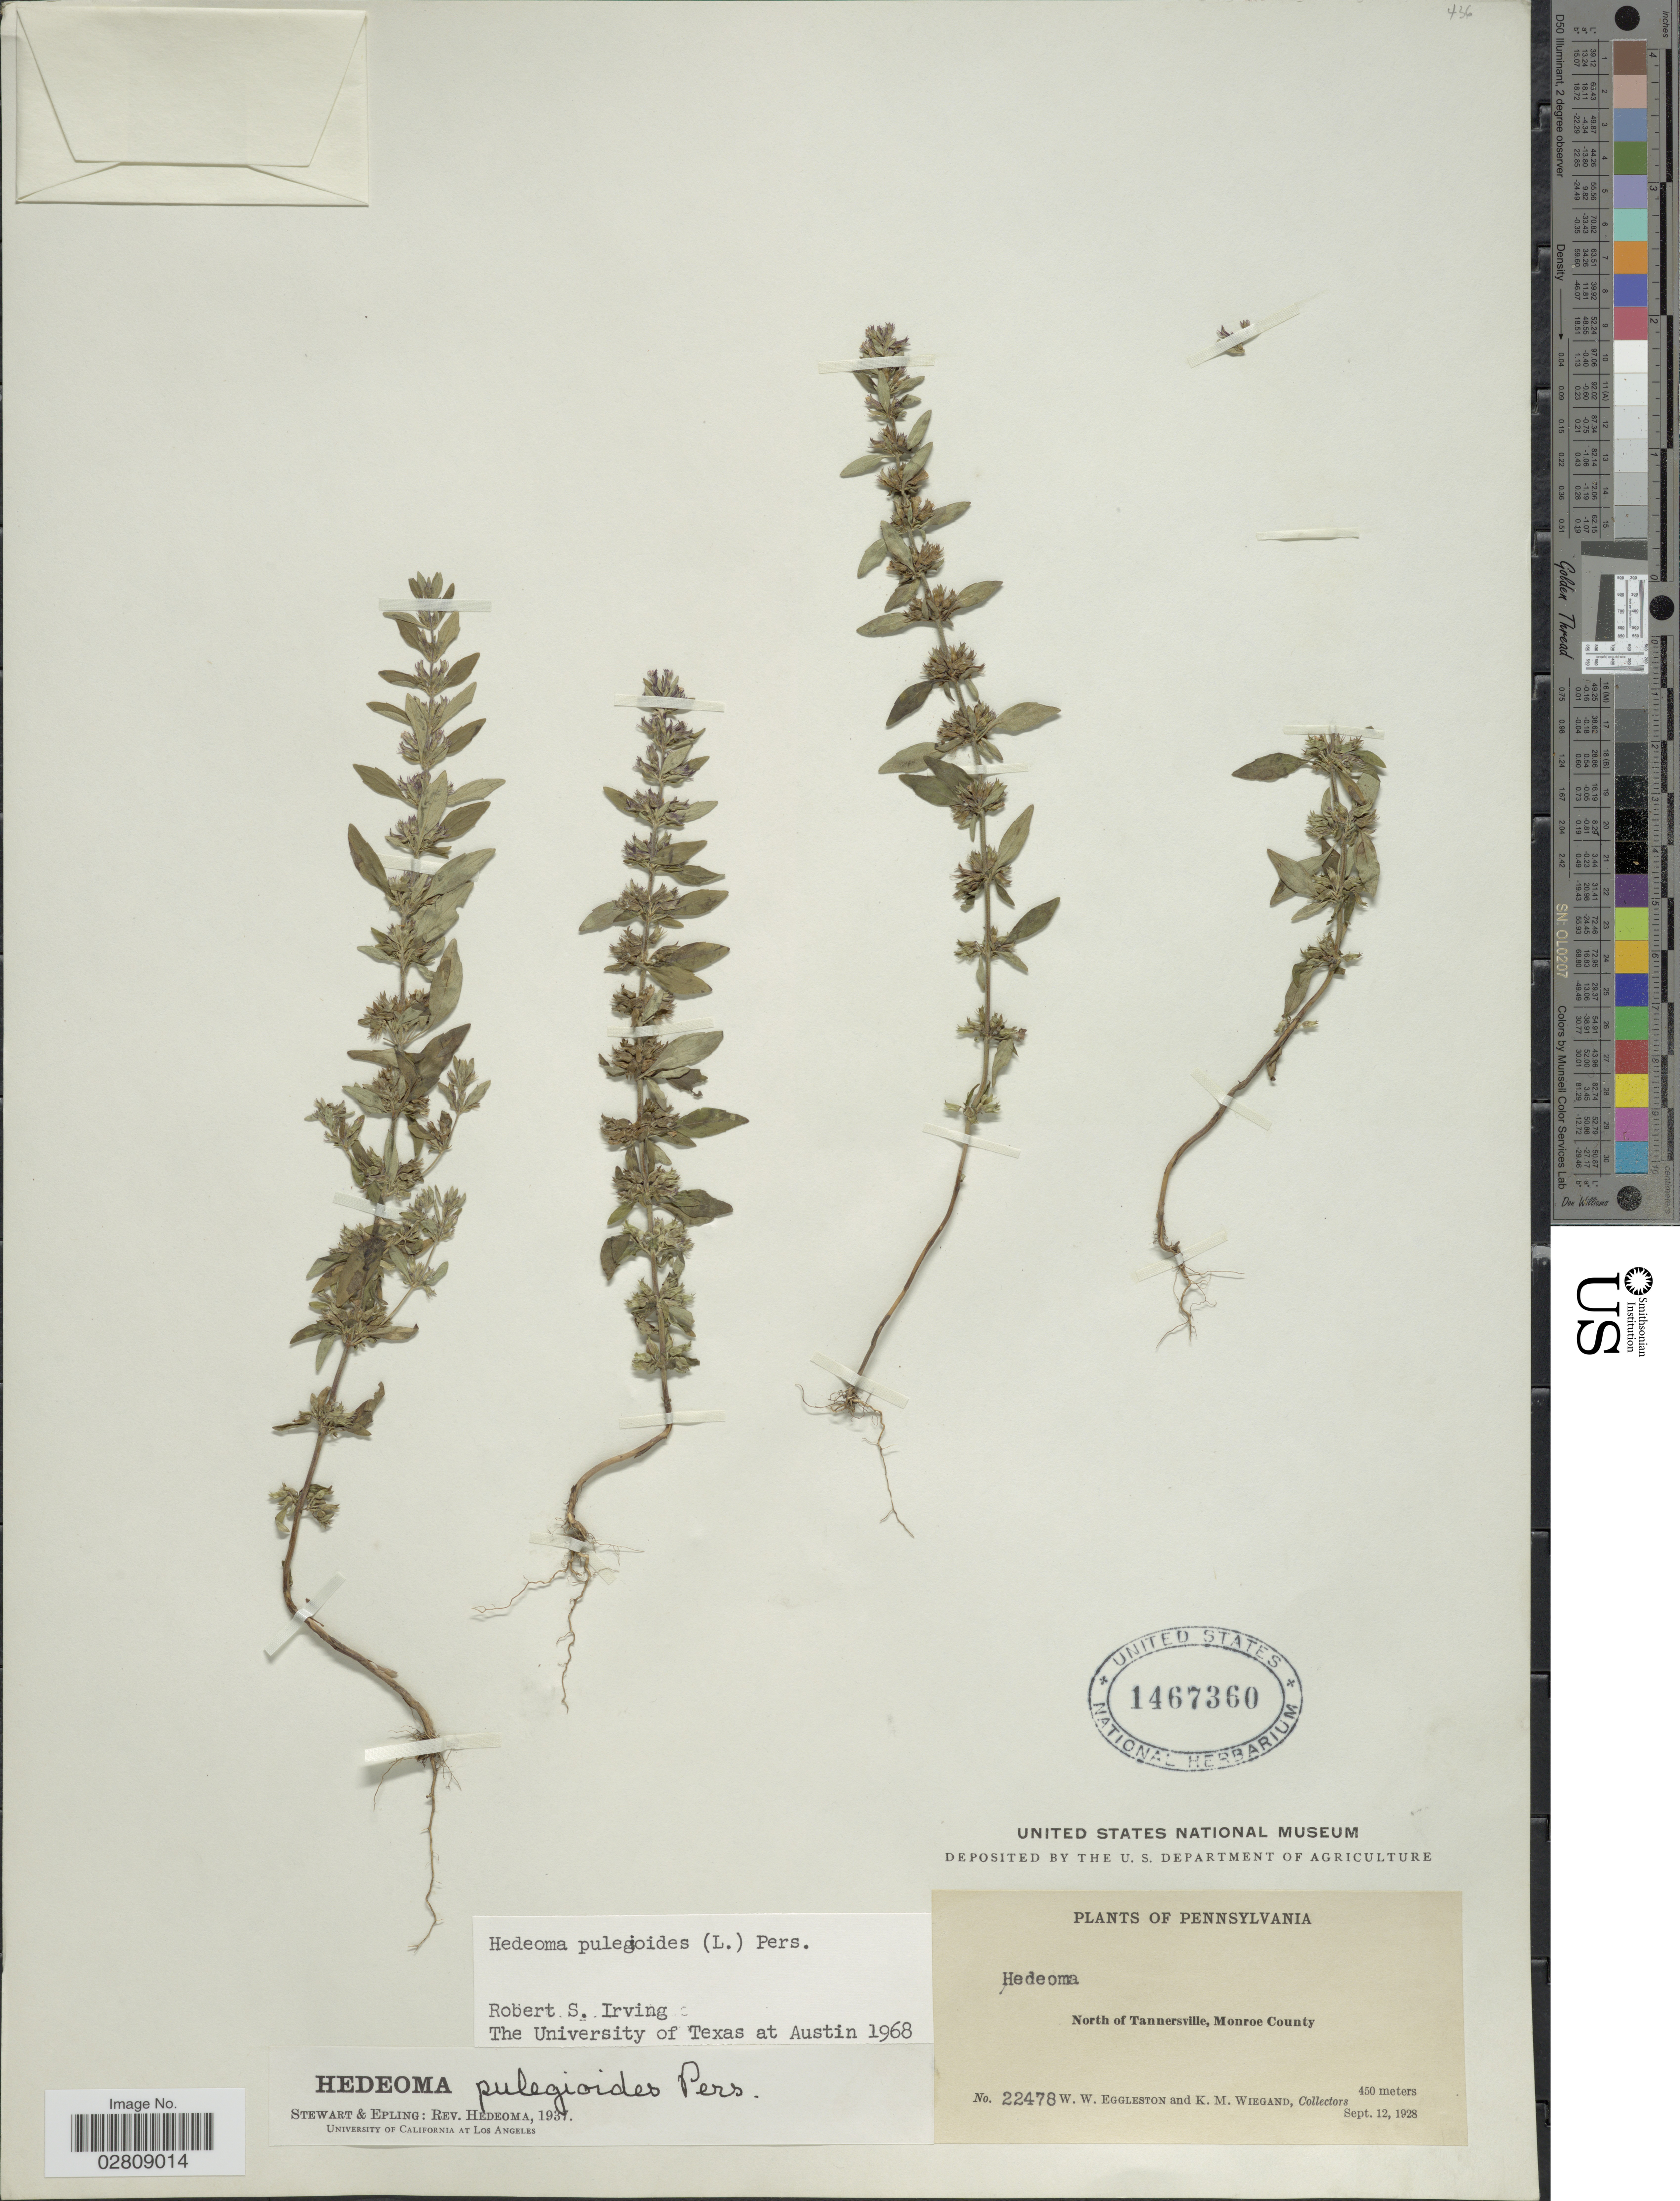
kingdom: Plantae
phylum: Tracheophyta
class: Magnoliopsida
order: Lamiales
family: Lamiaceae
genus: Hedeoma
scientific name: Hedeoma pulegioides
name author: (L.) Pers.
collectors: W. W. Eggleston & K. M. Wiegand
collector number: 22478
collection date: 1928-09-12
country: United States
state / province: Pennsylvania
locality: North of Tannersville, Monroe County.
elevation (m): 450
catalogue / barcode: US 1467360